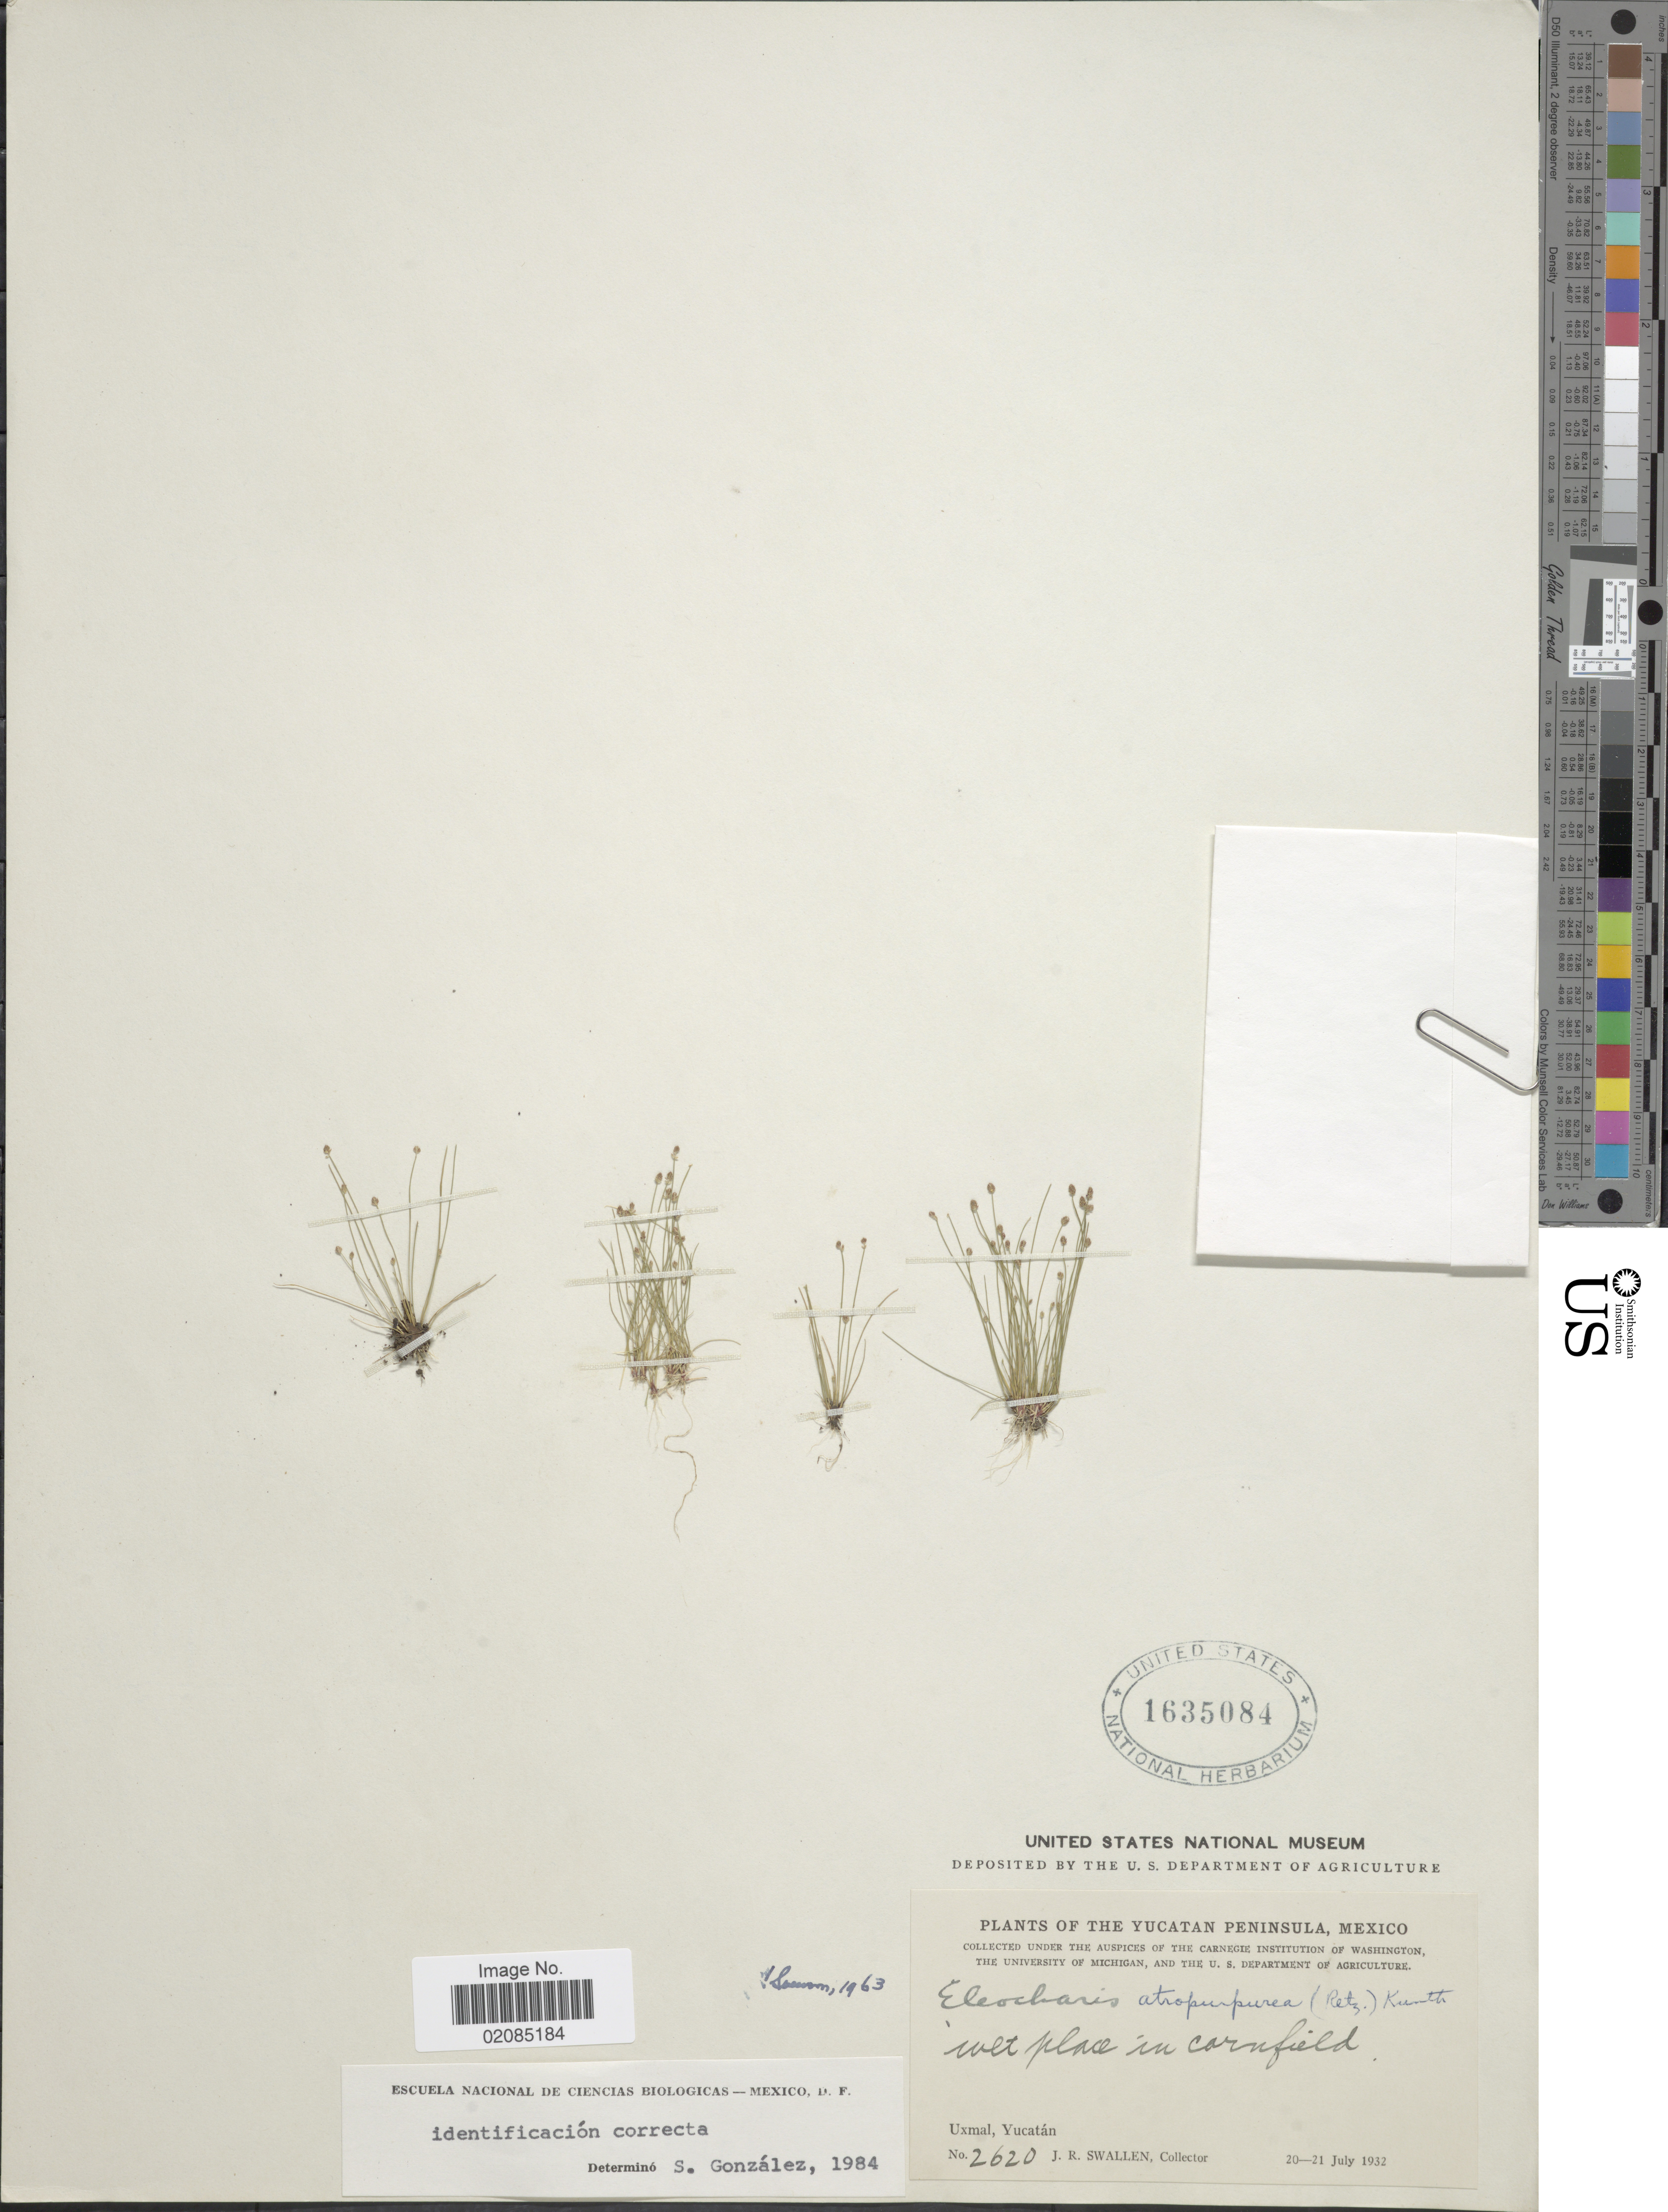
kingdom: Plantae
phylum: Tracheophyta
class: Liliopsida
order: Poales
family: Cyperaceae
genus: Eleocharis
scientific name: Eleocharis atropurpurea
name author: (Retz.) J. Presl & C. Presl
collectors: J. R. Swallen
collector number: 2620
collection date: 1932-07-20/1932-07-21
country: Mexico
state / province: Yucatán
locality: Yucatan peninsula, Uxmal, Yucatan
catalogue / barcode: US 1635084